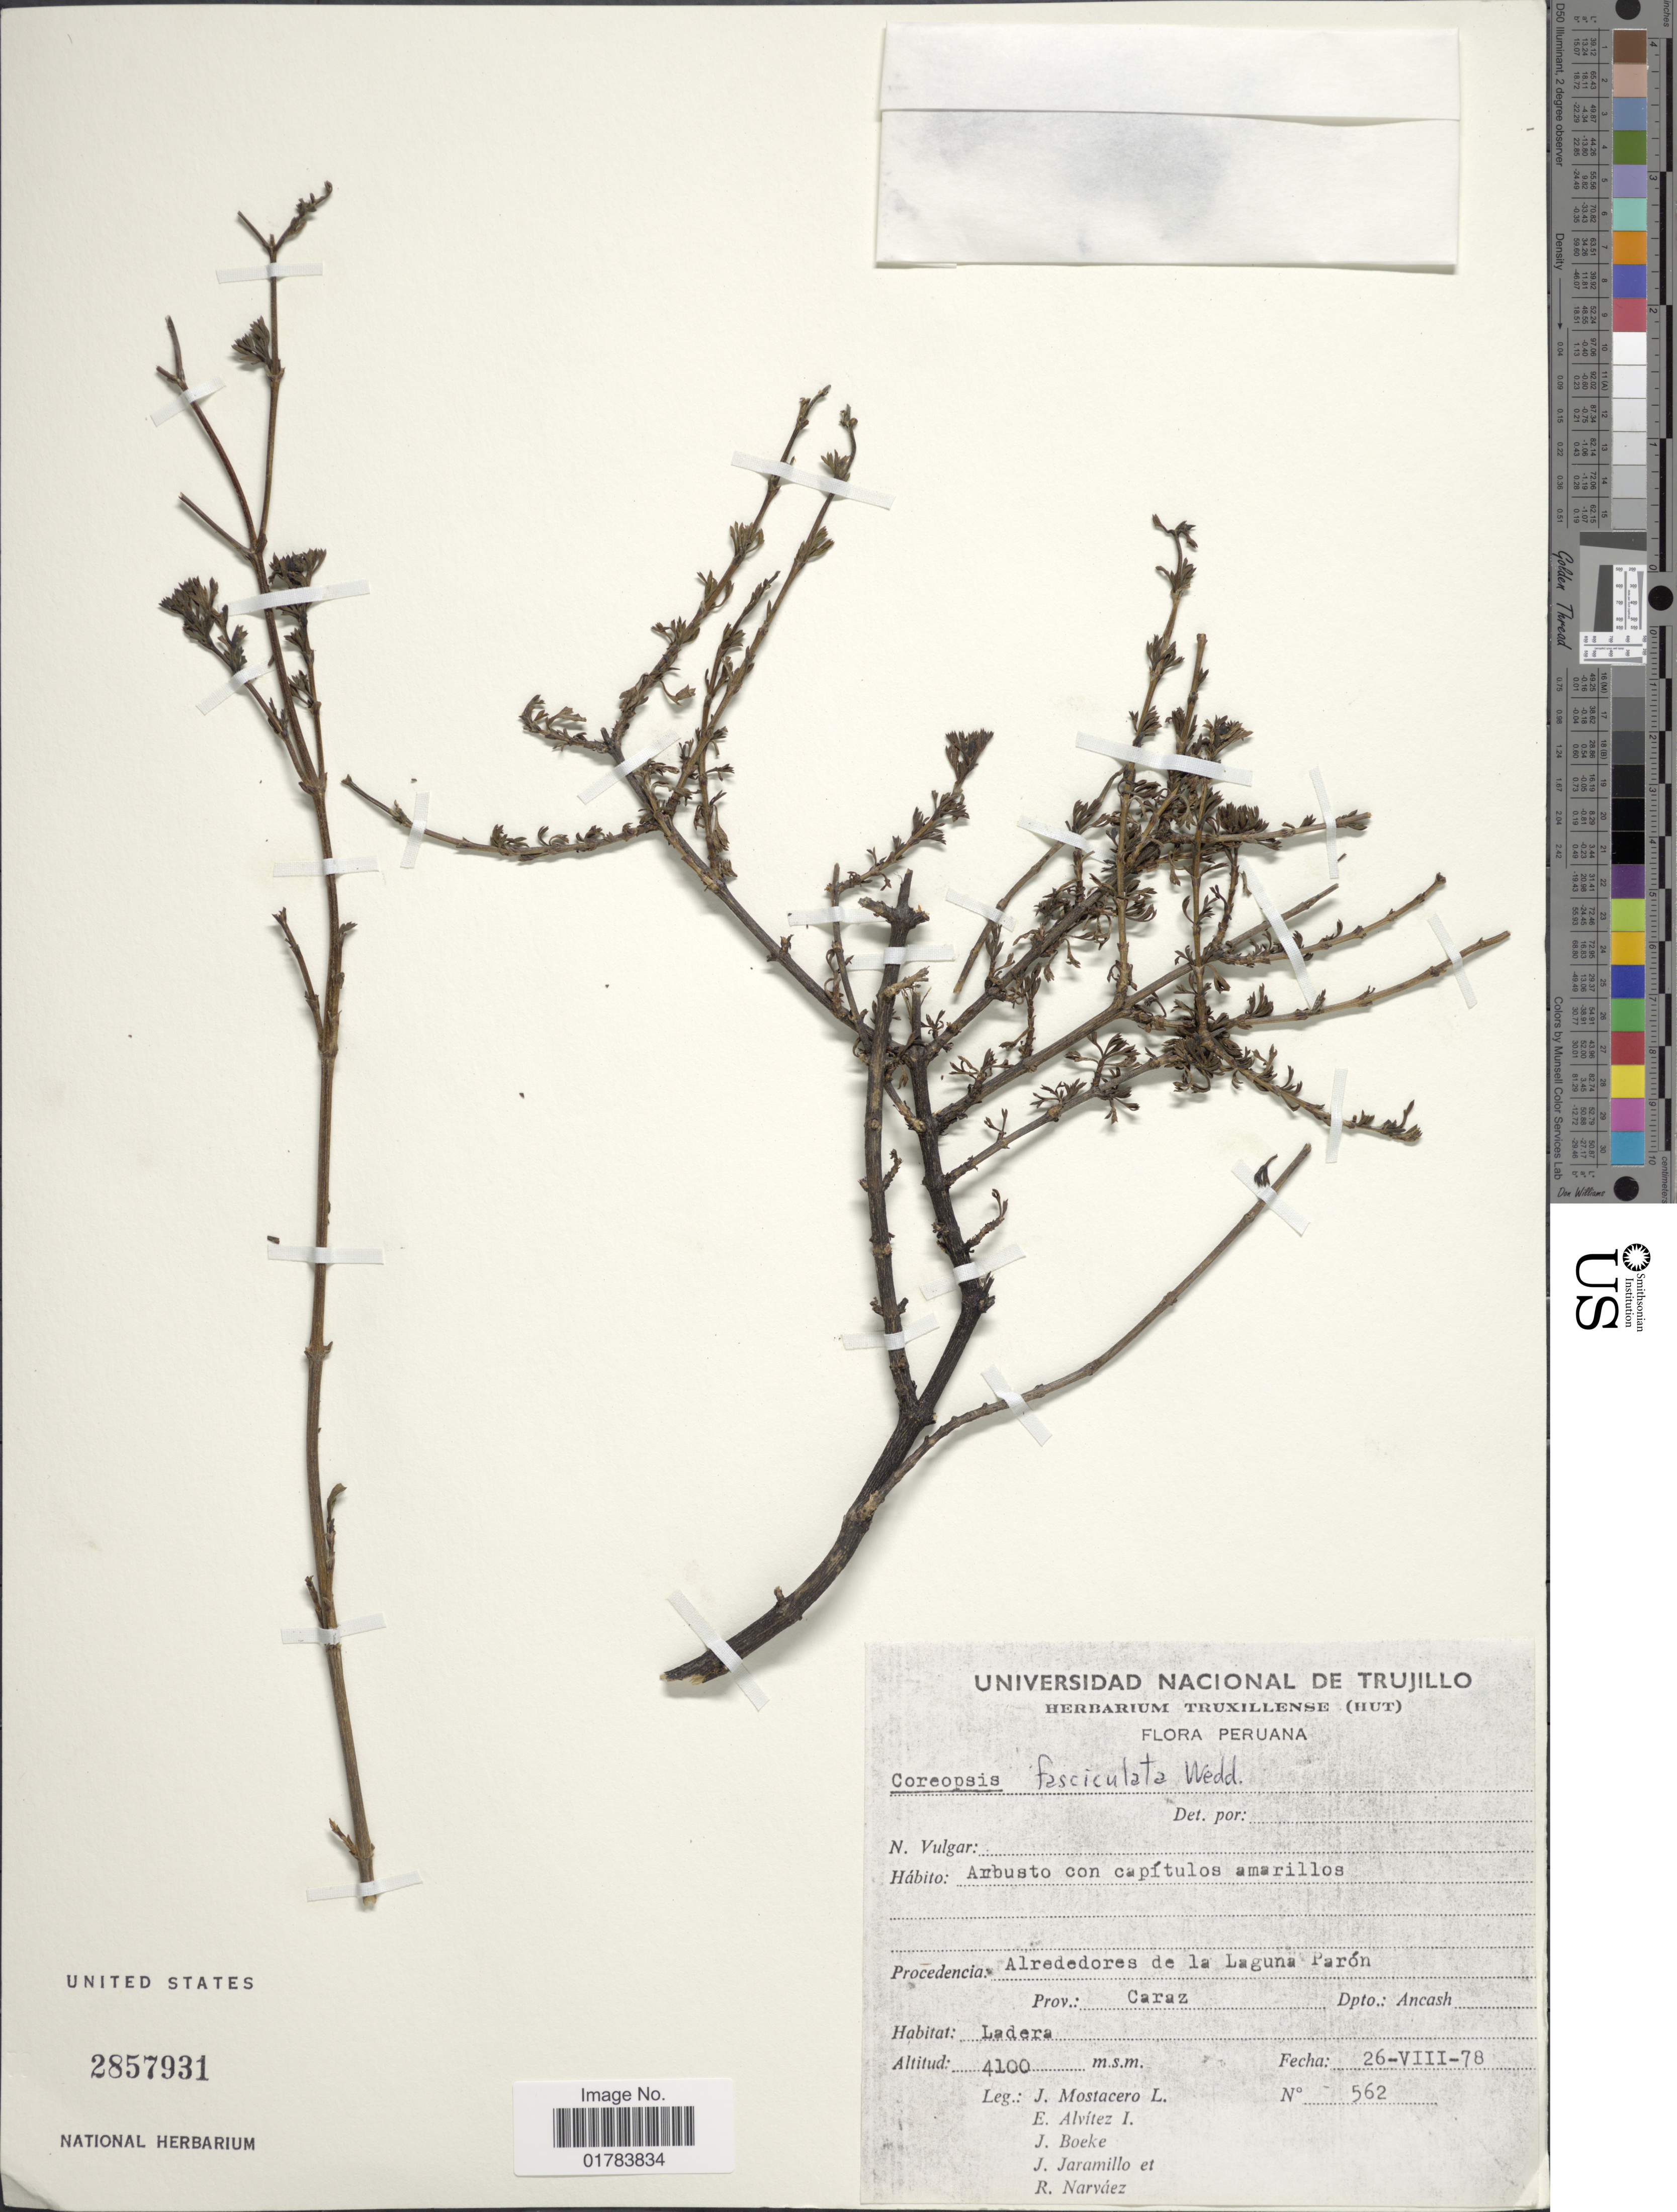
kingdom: Plantae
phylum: Tracheophyta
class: Magnoliopsida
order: Asterales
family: Asteraceae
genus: Coreopsis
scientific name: Coreopsis fasciculata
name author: Wedd.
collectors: J. Mostacero L., E. Alvitez I., J. D. Boeke, J. Jaramillo & R. Narváez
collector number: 562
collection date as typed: Transcribed d/m/y: 26/8/78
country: Peru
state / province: Ancash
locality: Procedencia: Alrededores de la Laguna Paron, Prov. Caraz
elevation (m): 4100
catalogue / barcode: US 2857931